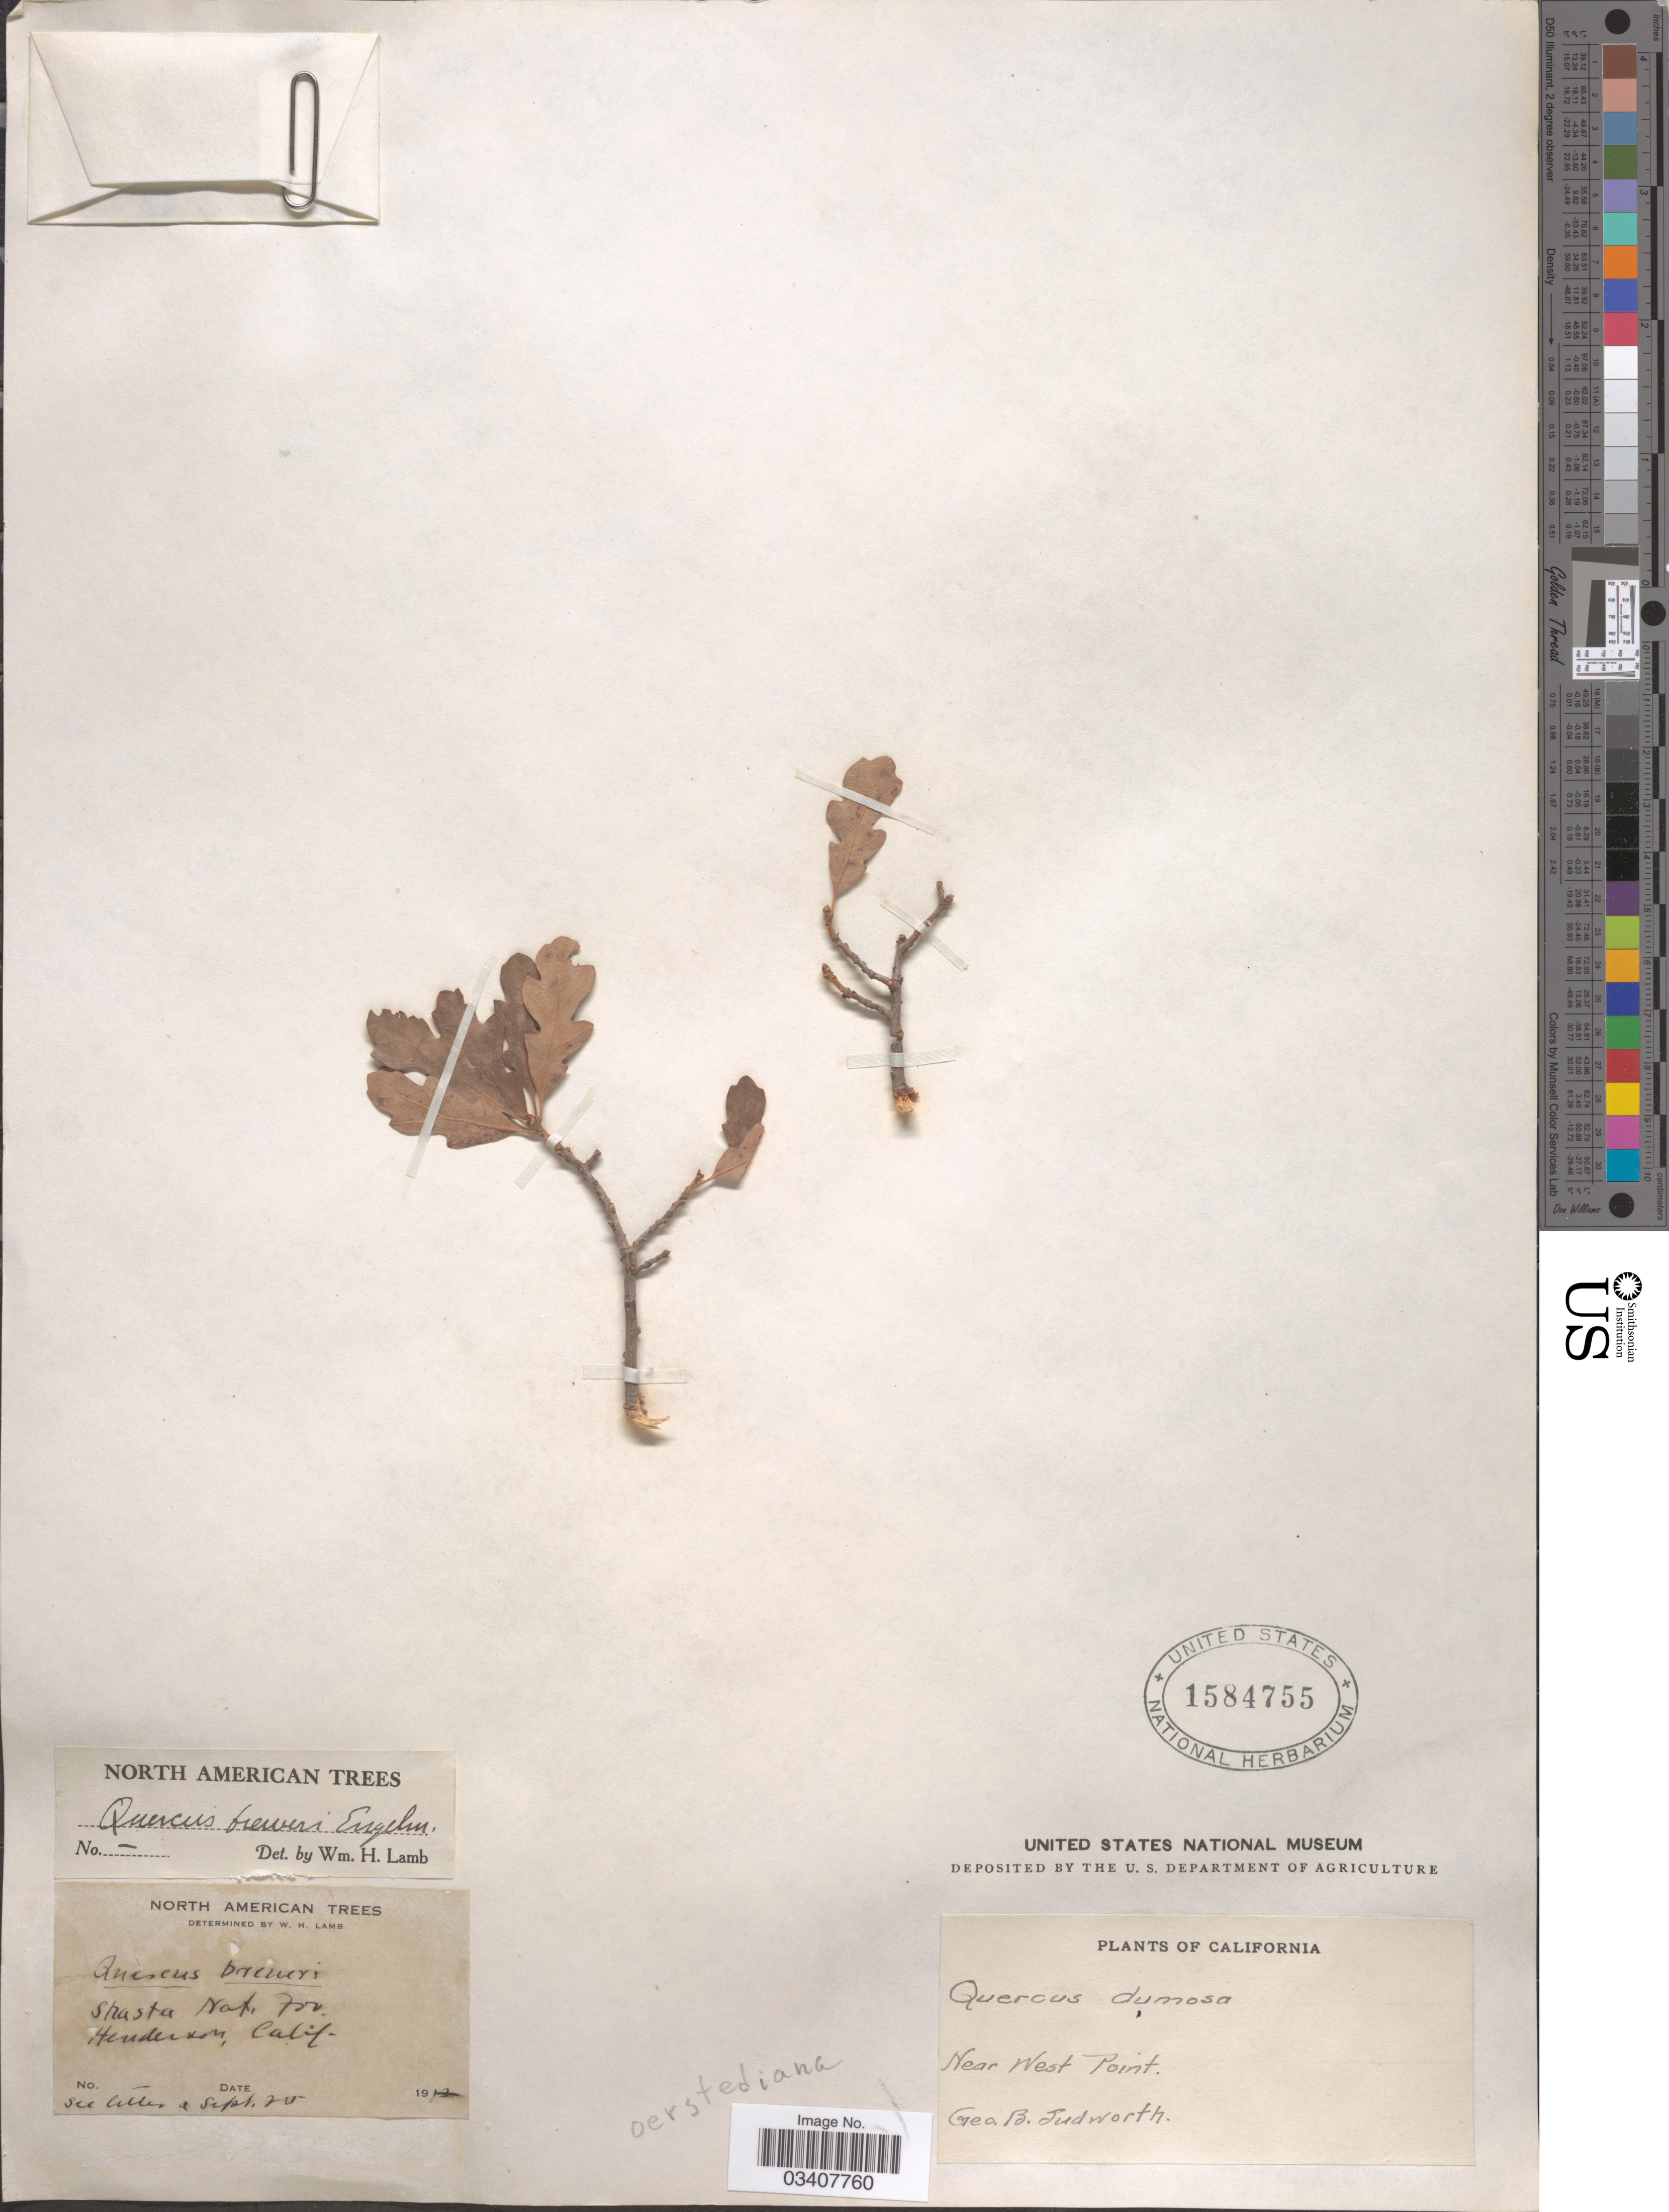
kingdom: Plantae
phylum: Tracheophyta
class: Magnoliopsida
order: Fagales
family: Fagaceae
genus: Quercus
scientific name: Quercus oerstediana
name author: R. Br.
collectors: G. B. Sudworth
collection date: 1912-09-20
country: United States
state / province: California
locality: Near West Point. Shasta Nat. For. Henderson.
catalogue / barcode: US 1584755